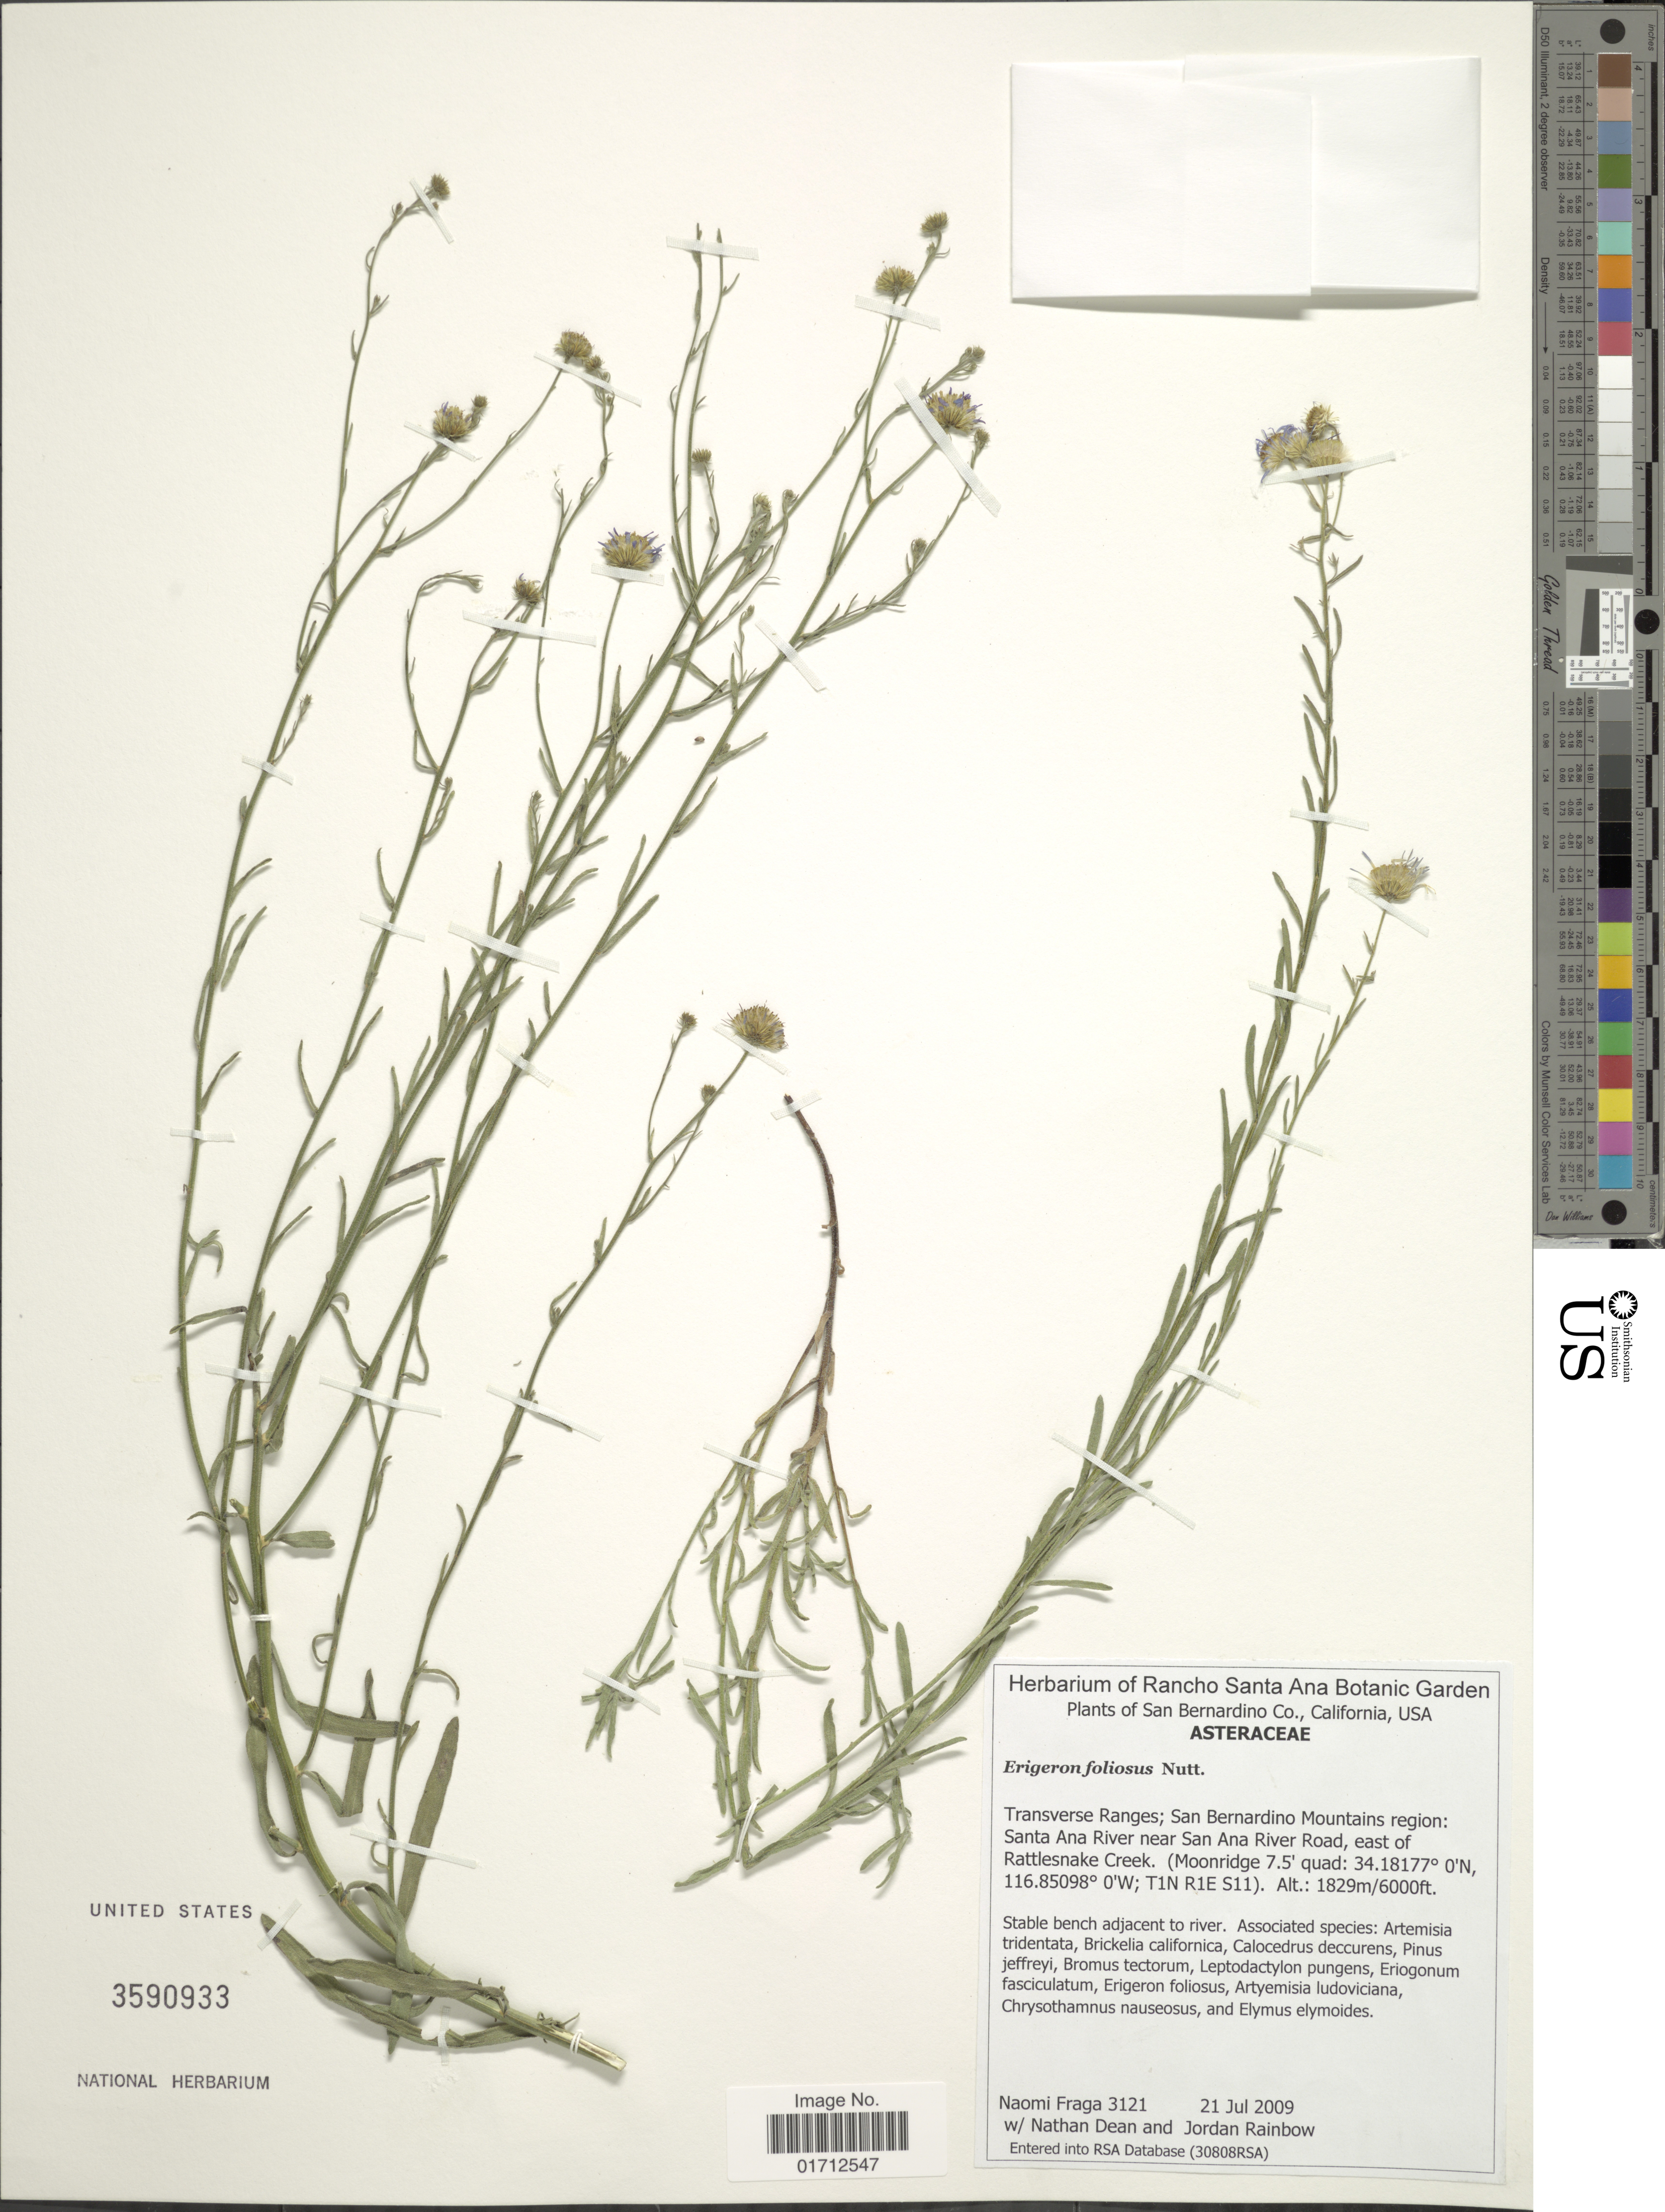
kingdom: Plantae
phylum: Tracheophyta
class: Magnoliopsida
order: Asterales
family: Asteraceae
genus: Erigeron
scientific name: Erigeron foliosus var. stenophyllus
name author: Nutt.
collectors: N. Fraga, N. Dean & J. Rainbow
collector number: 3121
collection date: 2009-07-21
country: United States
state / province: California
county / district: San Bernardino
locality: San Bernardino Co. Transverse Ranges; San Bernardino Mountains region: Santa Ana River Ana River Road, east of Rattlesnake Creek. (Moonridge 7.5, T1N R1E S11).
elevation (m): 1829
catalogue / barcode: US 3590933